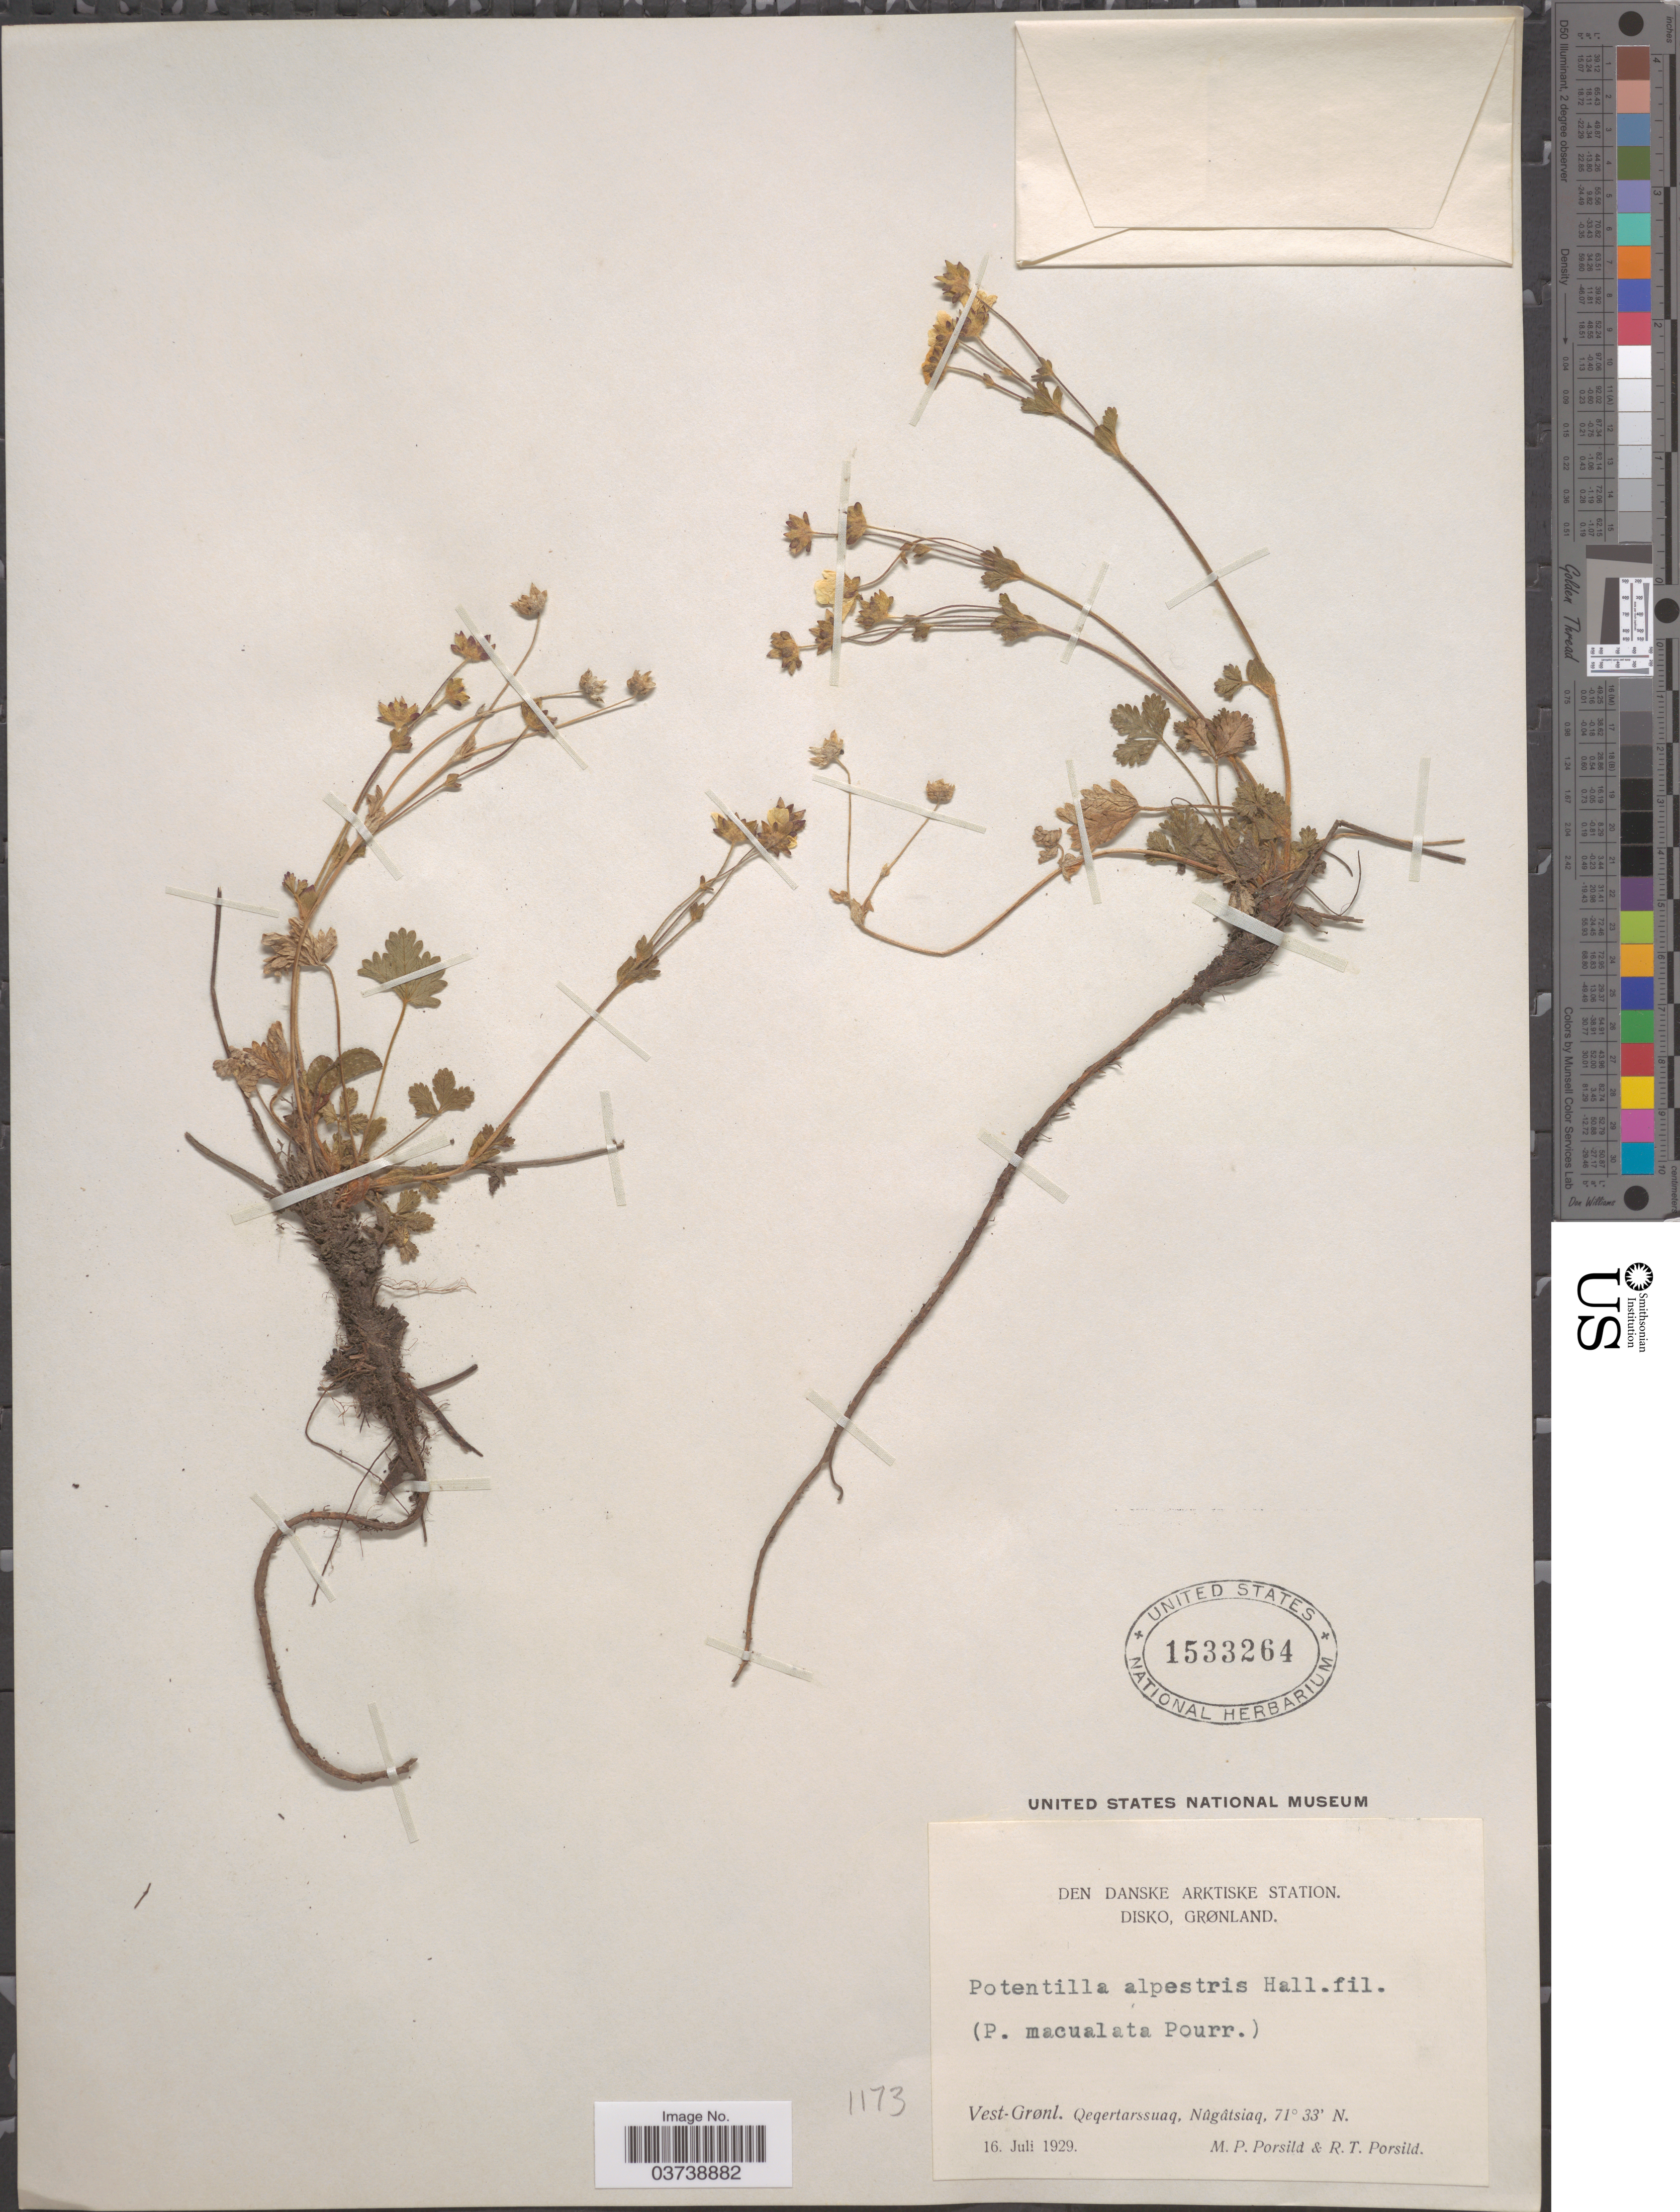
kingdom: Plantae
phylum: Tracheophyta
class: Magnoliopsida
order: Rosales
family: Rosaceae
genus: Potentilla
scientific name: Potentilla crantzii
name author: (Crantz) Beck ex Fritsch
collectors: M. P. Porsild & R. T. Porsild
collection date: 1929-07-16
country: Greenland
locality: Den Danske Arktiske Station. Disko, Grønland. Vest-Grønl. Qeqertarssuaq, Nûgâtsiaq.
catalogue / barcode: US 1533264